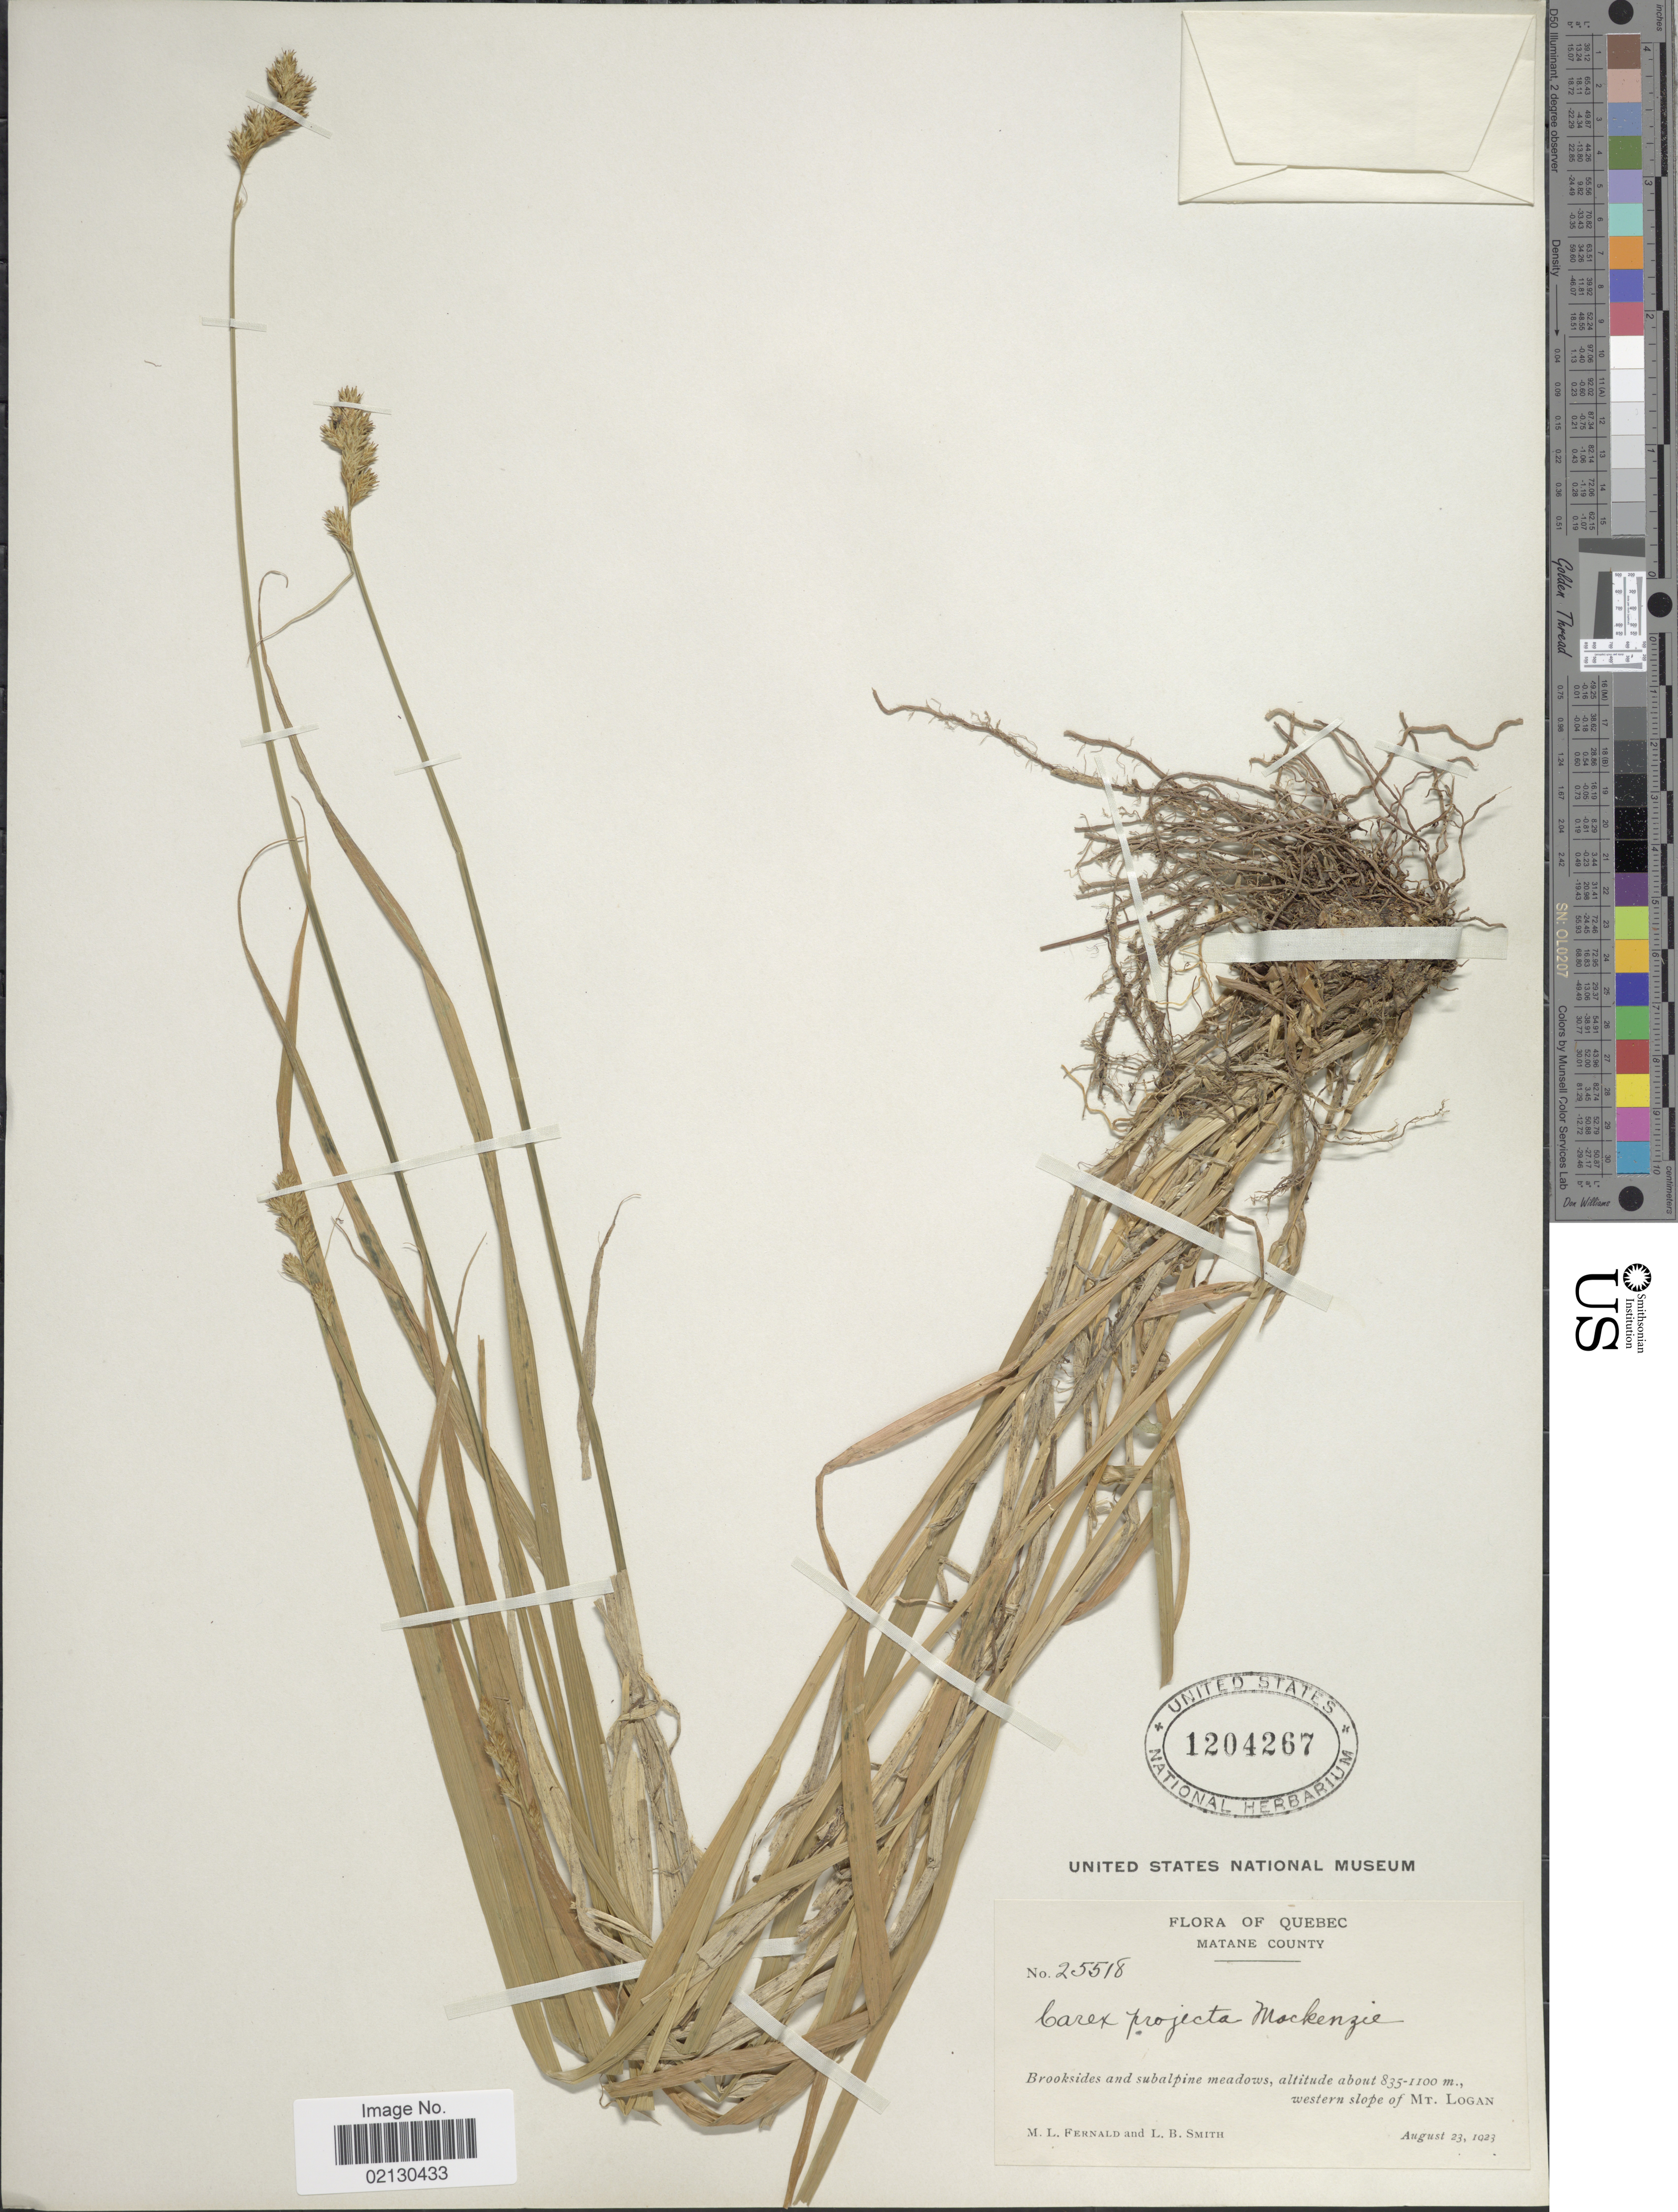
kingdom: Plantae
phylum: Tracheophyta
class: Liliopsida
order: Poales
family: Cyperaceae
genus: Carex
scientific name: Carex projecta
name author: Mack.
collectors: M. L. Fernald & L. Smith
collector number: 25518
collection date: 1923-08-23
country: Canada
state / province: Quebec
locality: Matane County. western slope of Mt. Logan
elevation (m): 835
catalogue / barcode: US 1204267